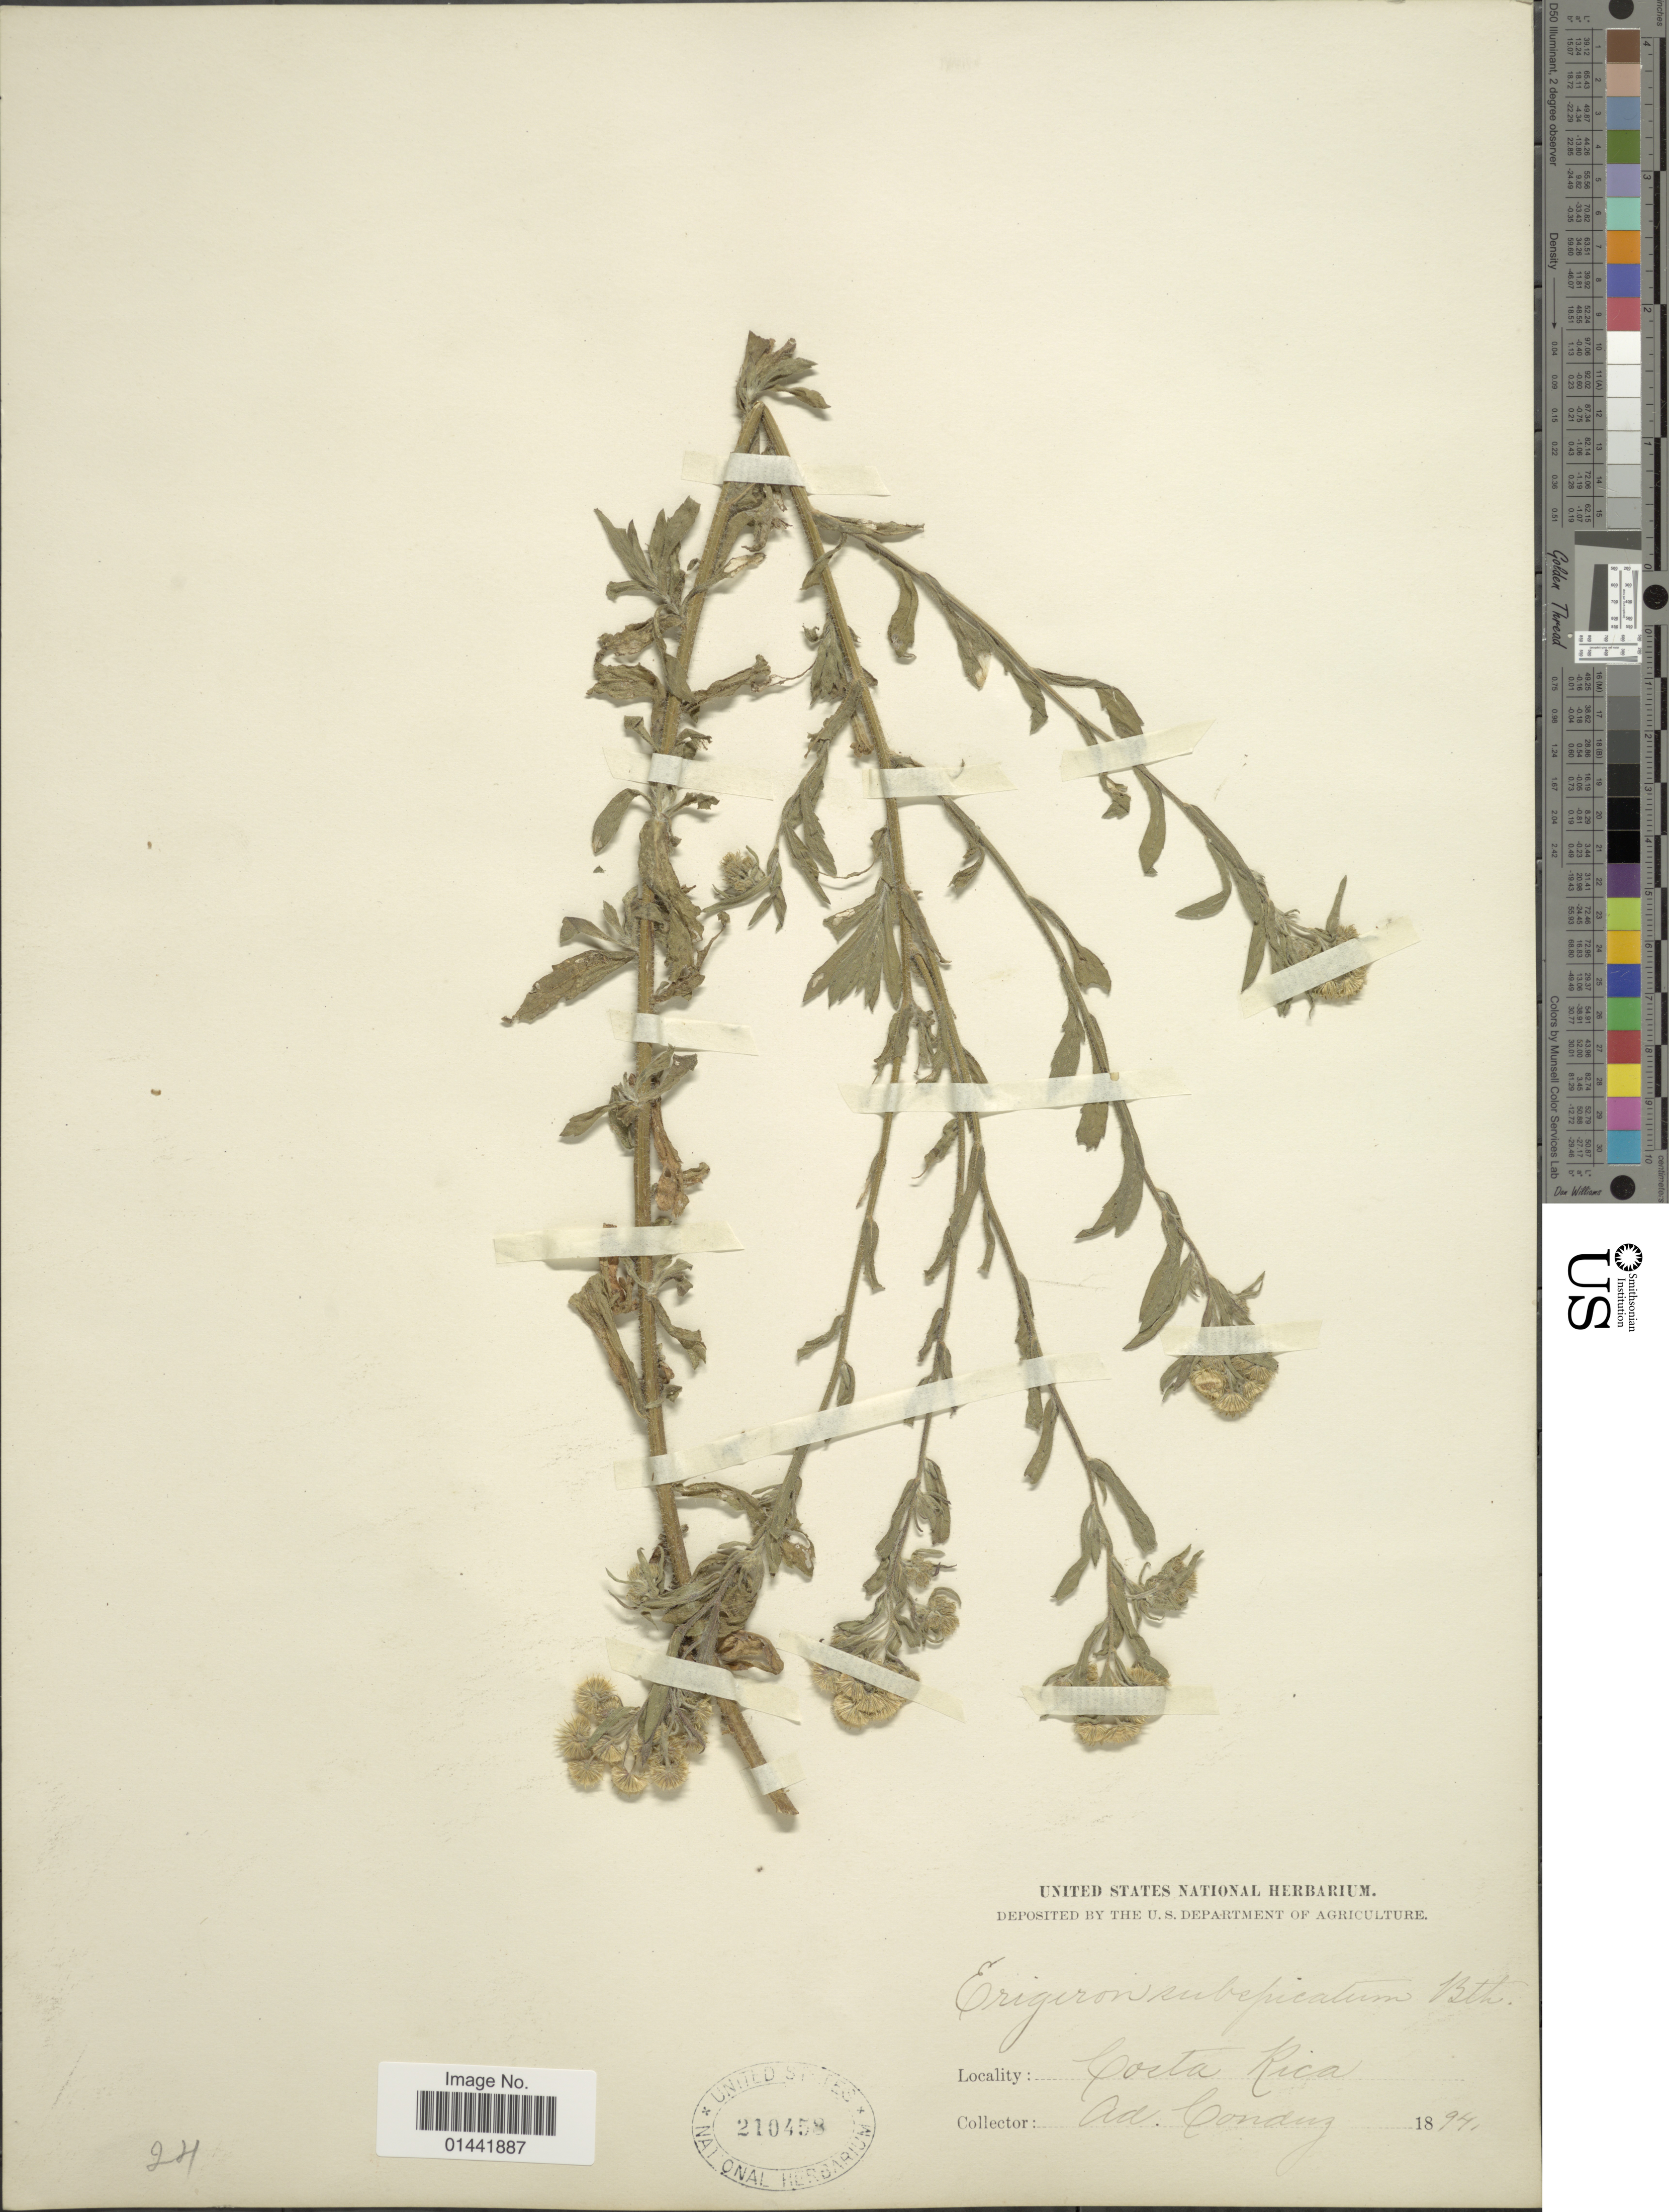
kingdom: Plantae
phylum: Tracheophyta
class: Magnoliopsida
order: Asterales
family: Asteraceae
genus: Erigeron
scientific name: Erigeron spathulatus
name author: Vahl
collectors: A. Tonduz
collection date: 1894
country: Costa Rica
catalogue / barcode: US 210458